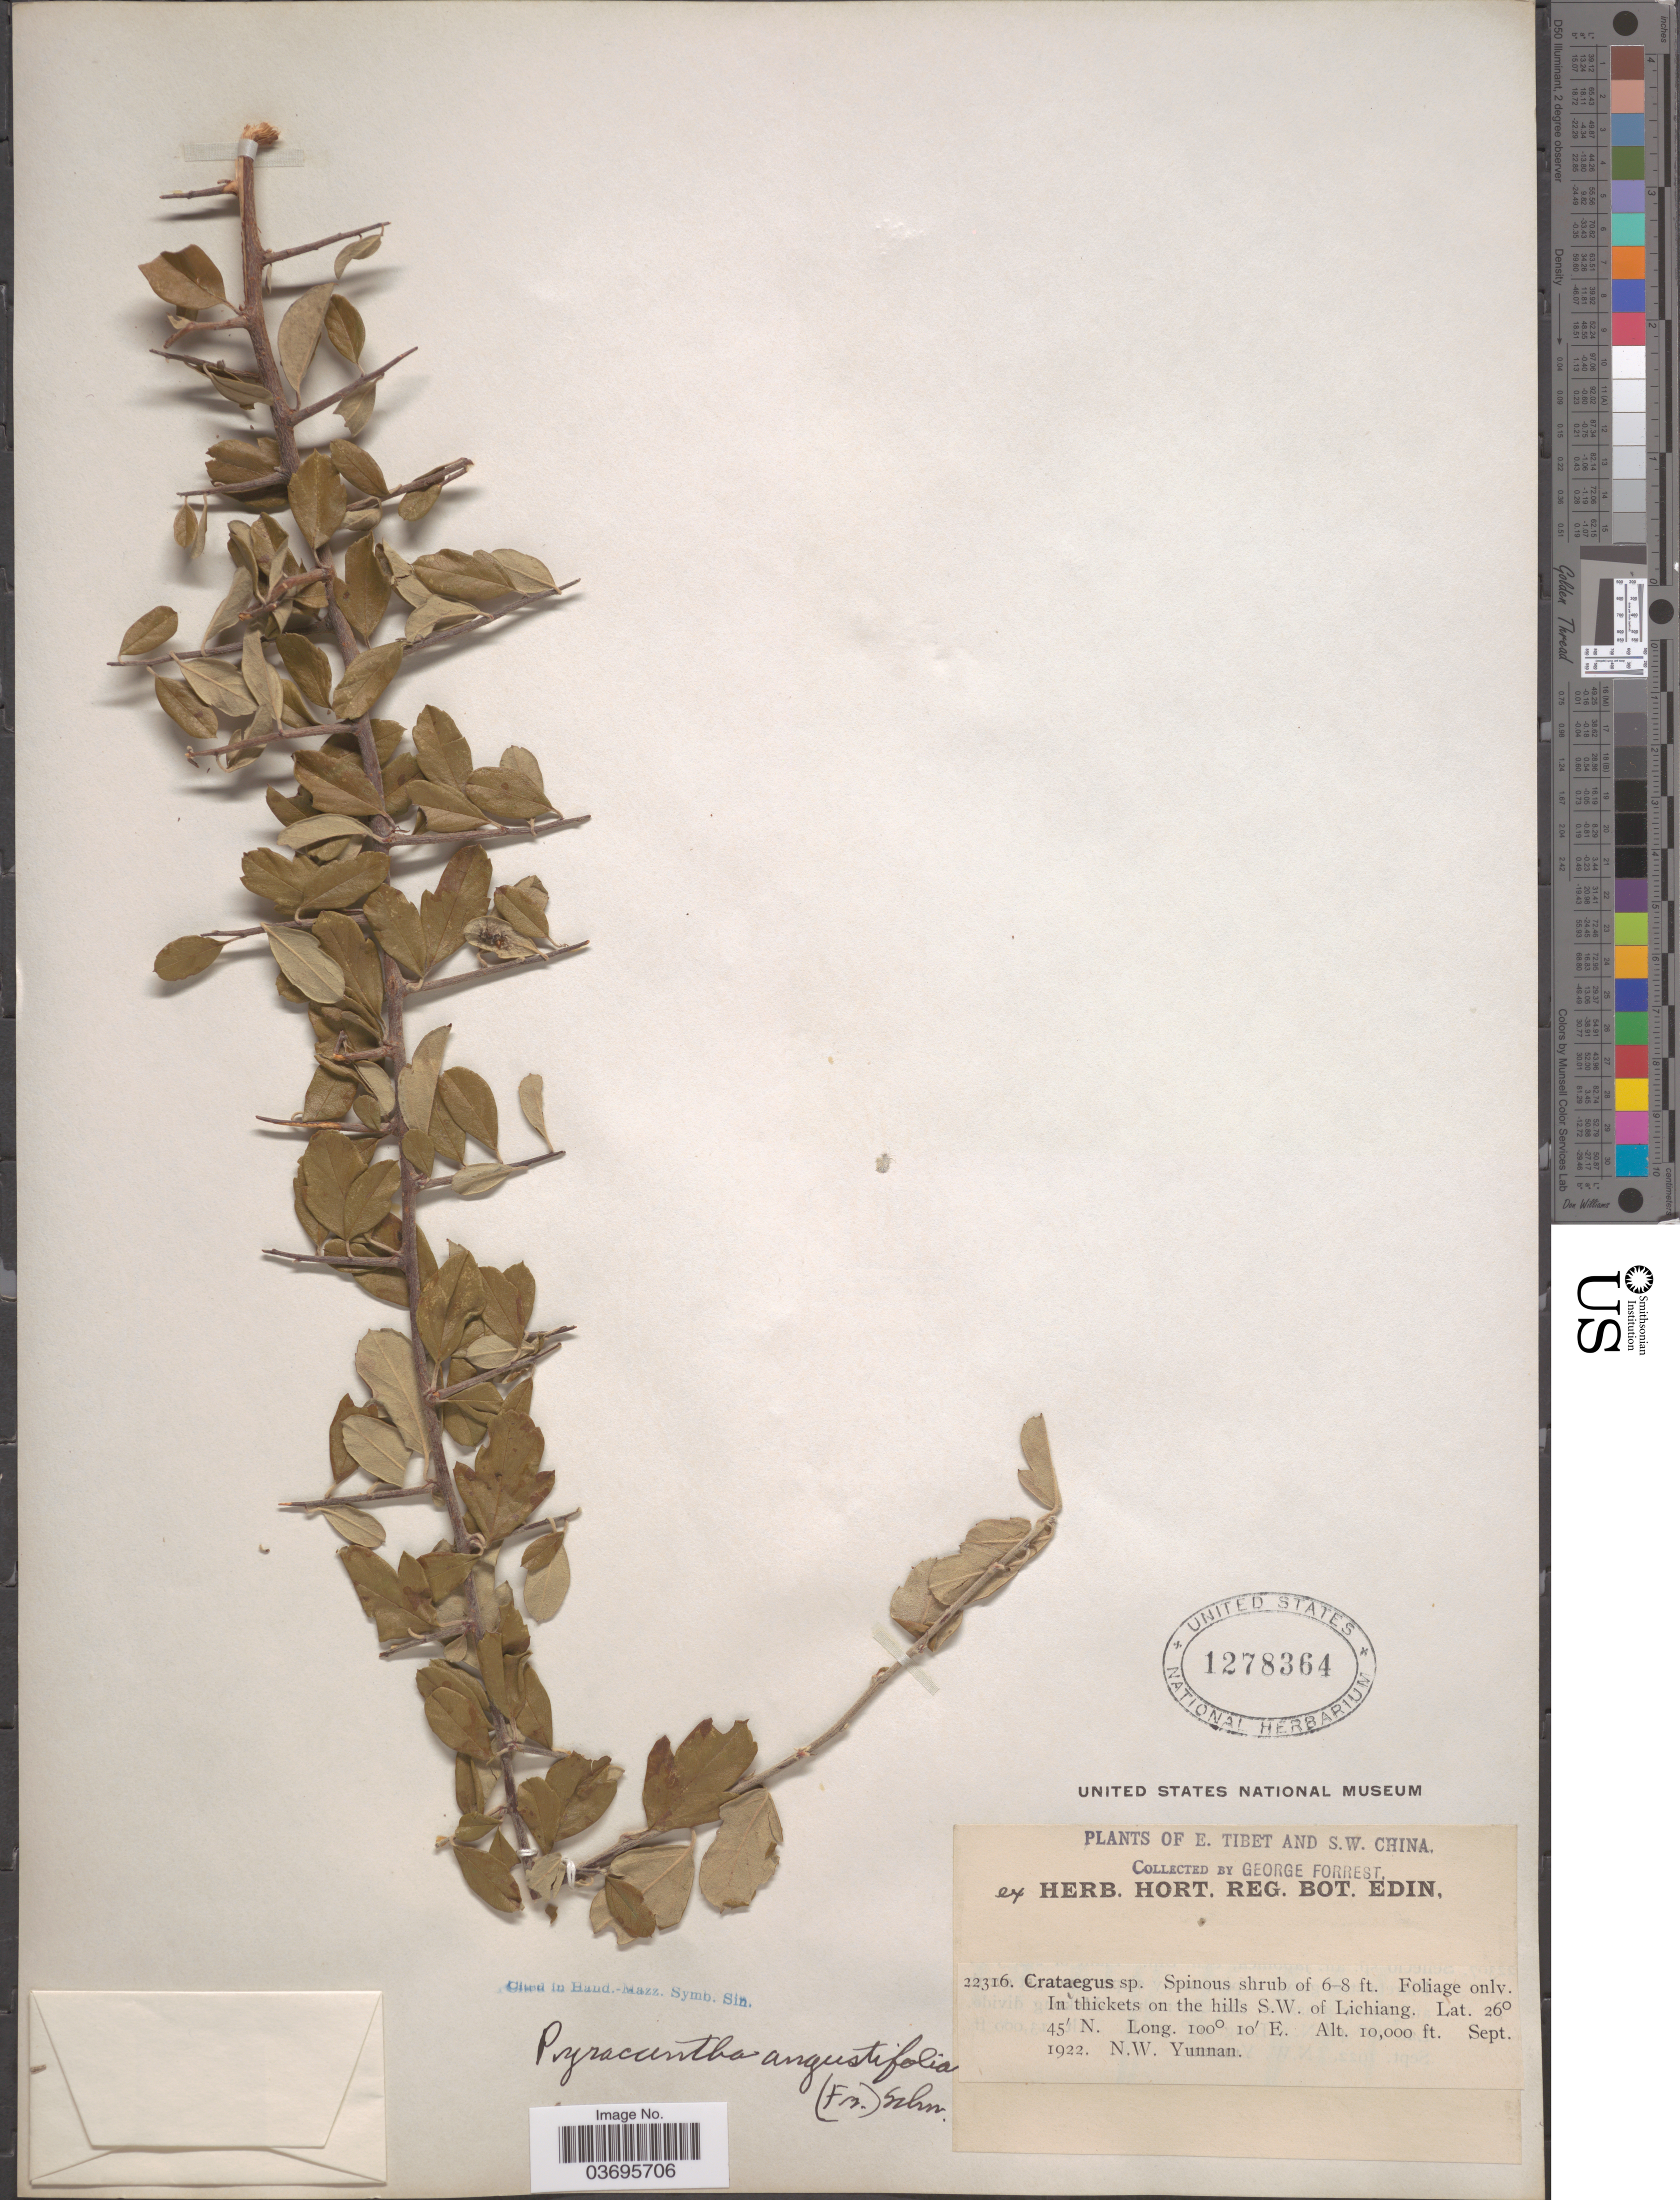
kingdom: Plantae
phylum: Tracheophyta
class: Magnoliopsida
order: Rosales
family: Rosaceae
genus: Pyracantha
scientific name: Pyracantha angustifolia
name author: C.K. Schneid.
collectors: G. Forrest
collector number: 22316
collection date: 1922-09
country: China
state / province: Yunnan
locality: E. Tibet and S.W. China. In thickets on the hills S.W. of Lichiang. N.W. Yunnan.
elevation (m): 3048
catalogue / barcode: US 1278364